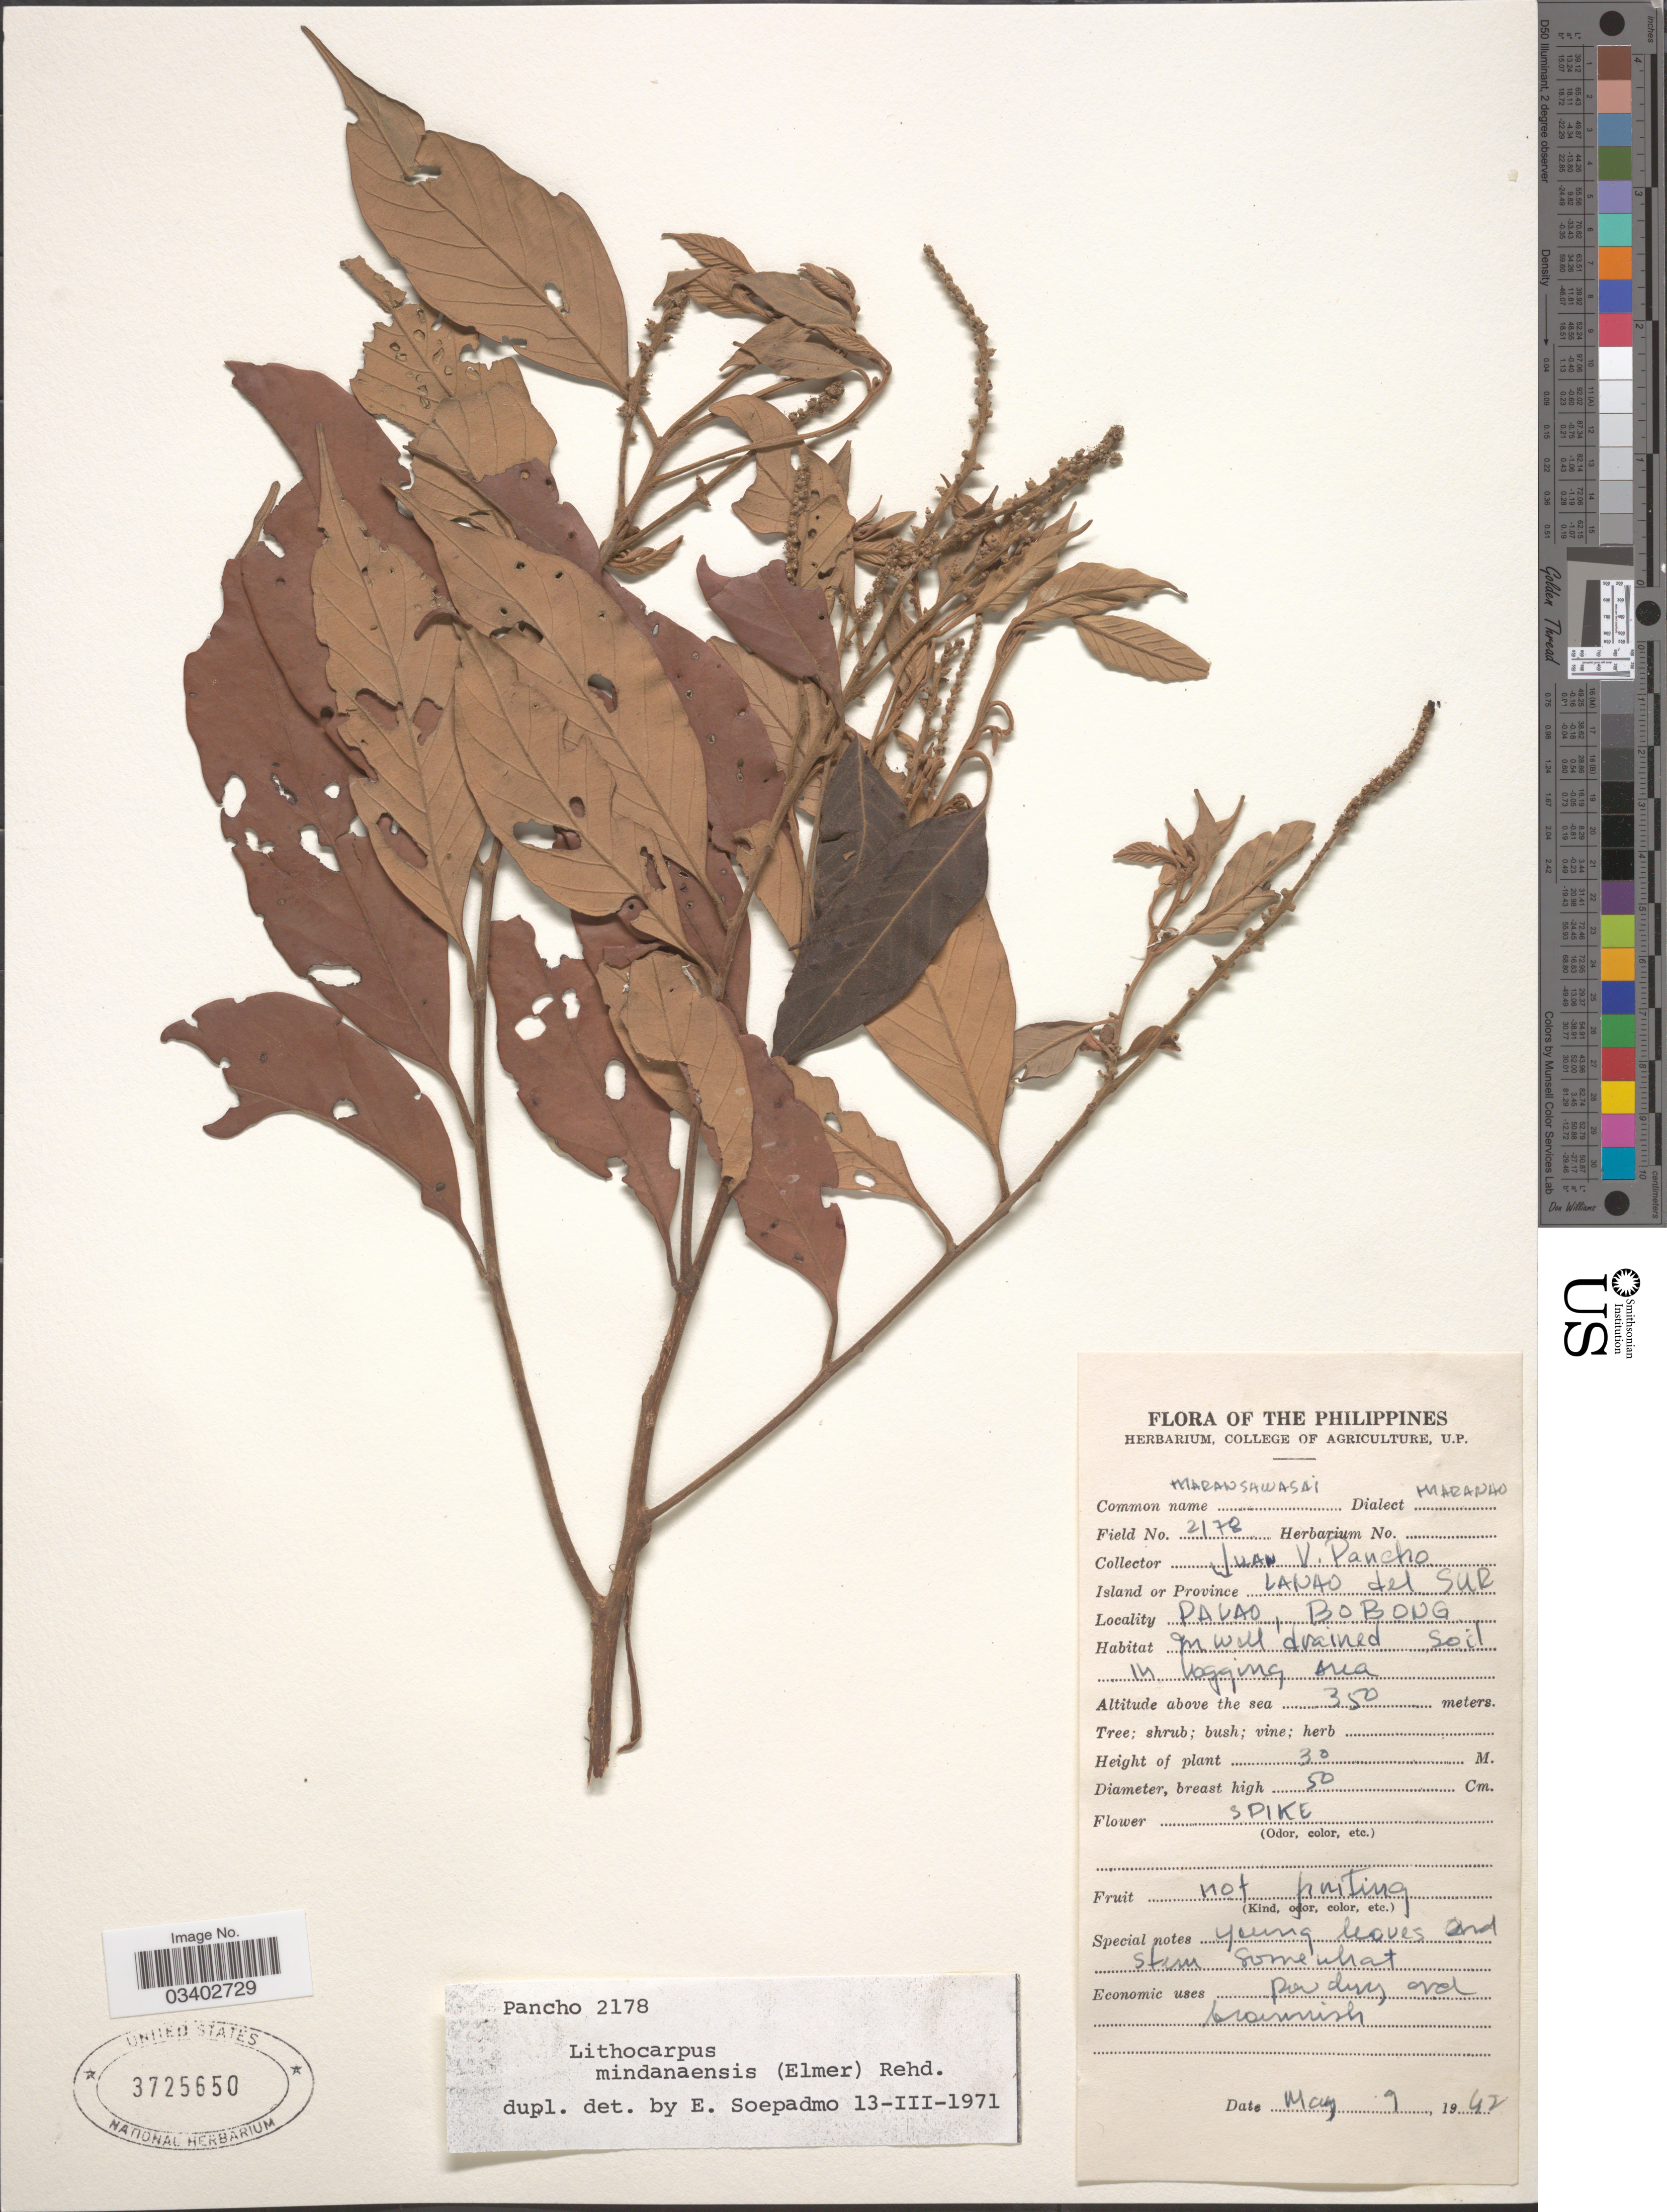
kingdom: Plantae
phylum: Tracheophyta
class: Magnoliopsida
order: Fagales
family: Fagaceae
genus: Lithocarpus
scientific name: Lithocarpus nieuwenhuisii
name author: (Seem.) A. Camus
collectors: J. Pancho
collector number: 2178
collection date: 1942-05-09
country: Philippines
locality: Island or Province Lanao del Sur. Palao, Bobong.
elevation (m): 350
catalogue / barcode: US 3725650